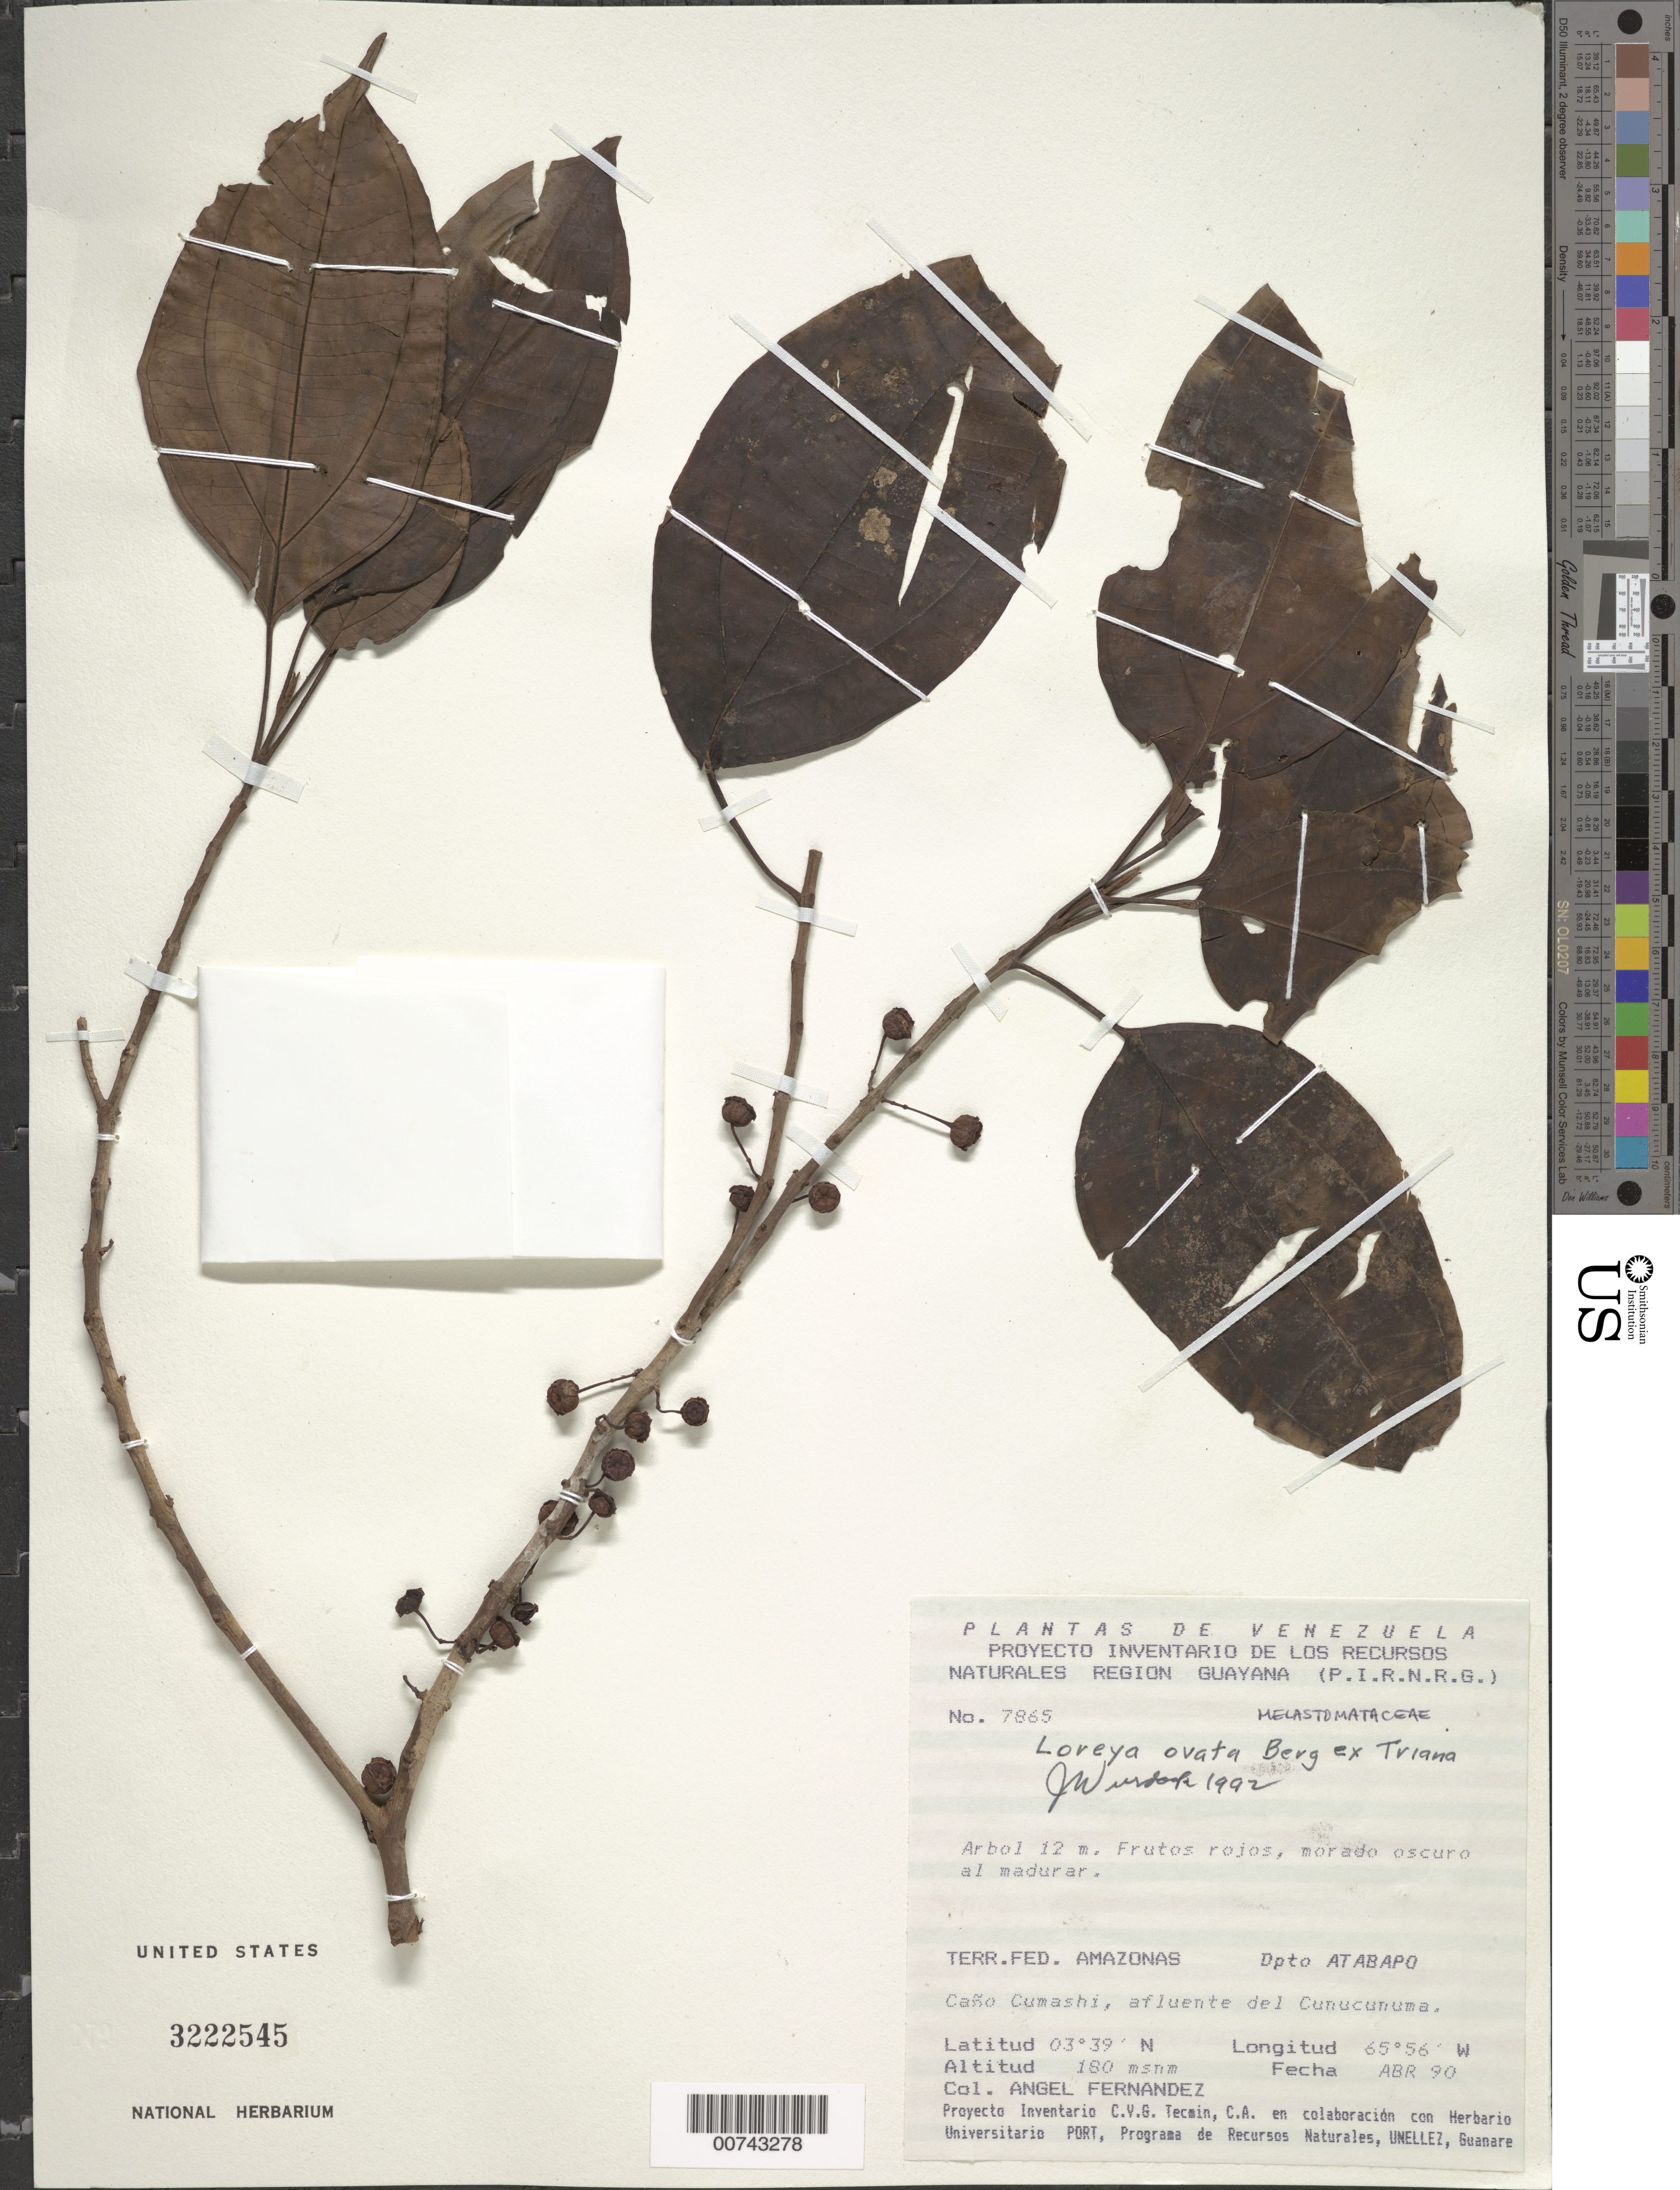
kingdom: Plantae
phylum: Tracheophyta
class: Magnoliopsida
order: Myrtales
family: Melastomataceae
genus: Bellucia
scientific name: Bellucia ovata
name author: (O. Berg ex Triana) Penneys et al.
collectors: A. Fernández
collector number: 7865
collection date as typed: Apr-90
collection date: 1990-04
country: Venezuela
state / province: Amazonas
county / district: Atabapo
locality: Caño Cumashi, afluente del Cunucunuma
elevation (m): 180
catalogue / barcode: US 3222545